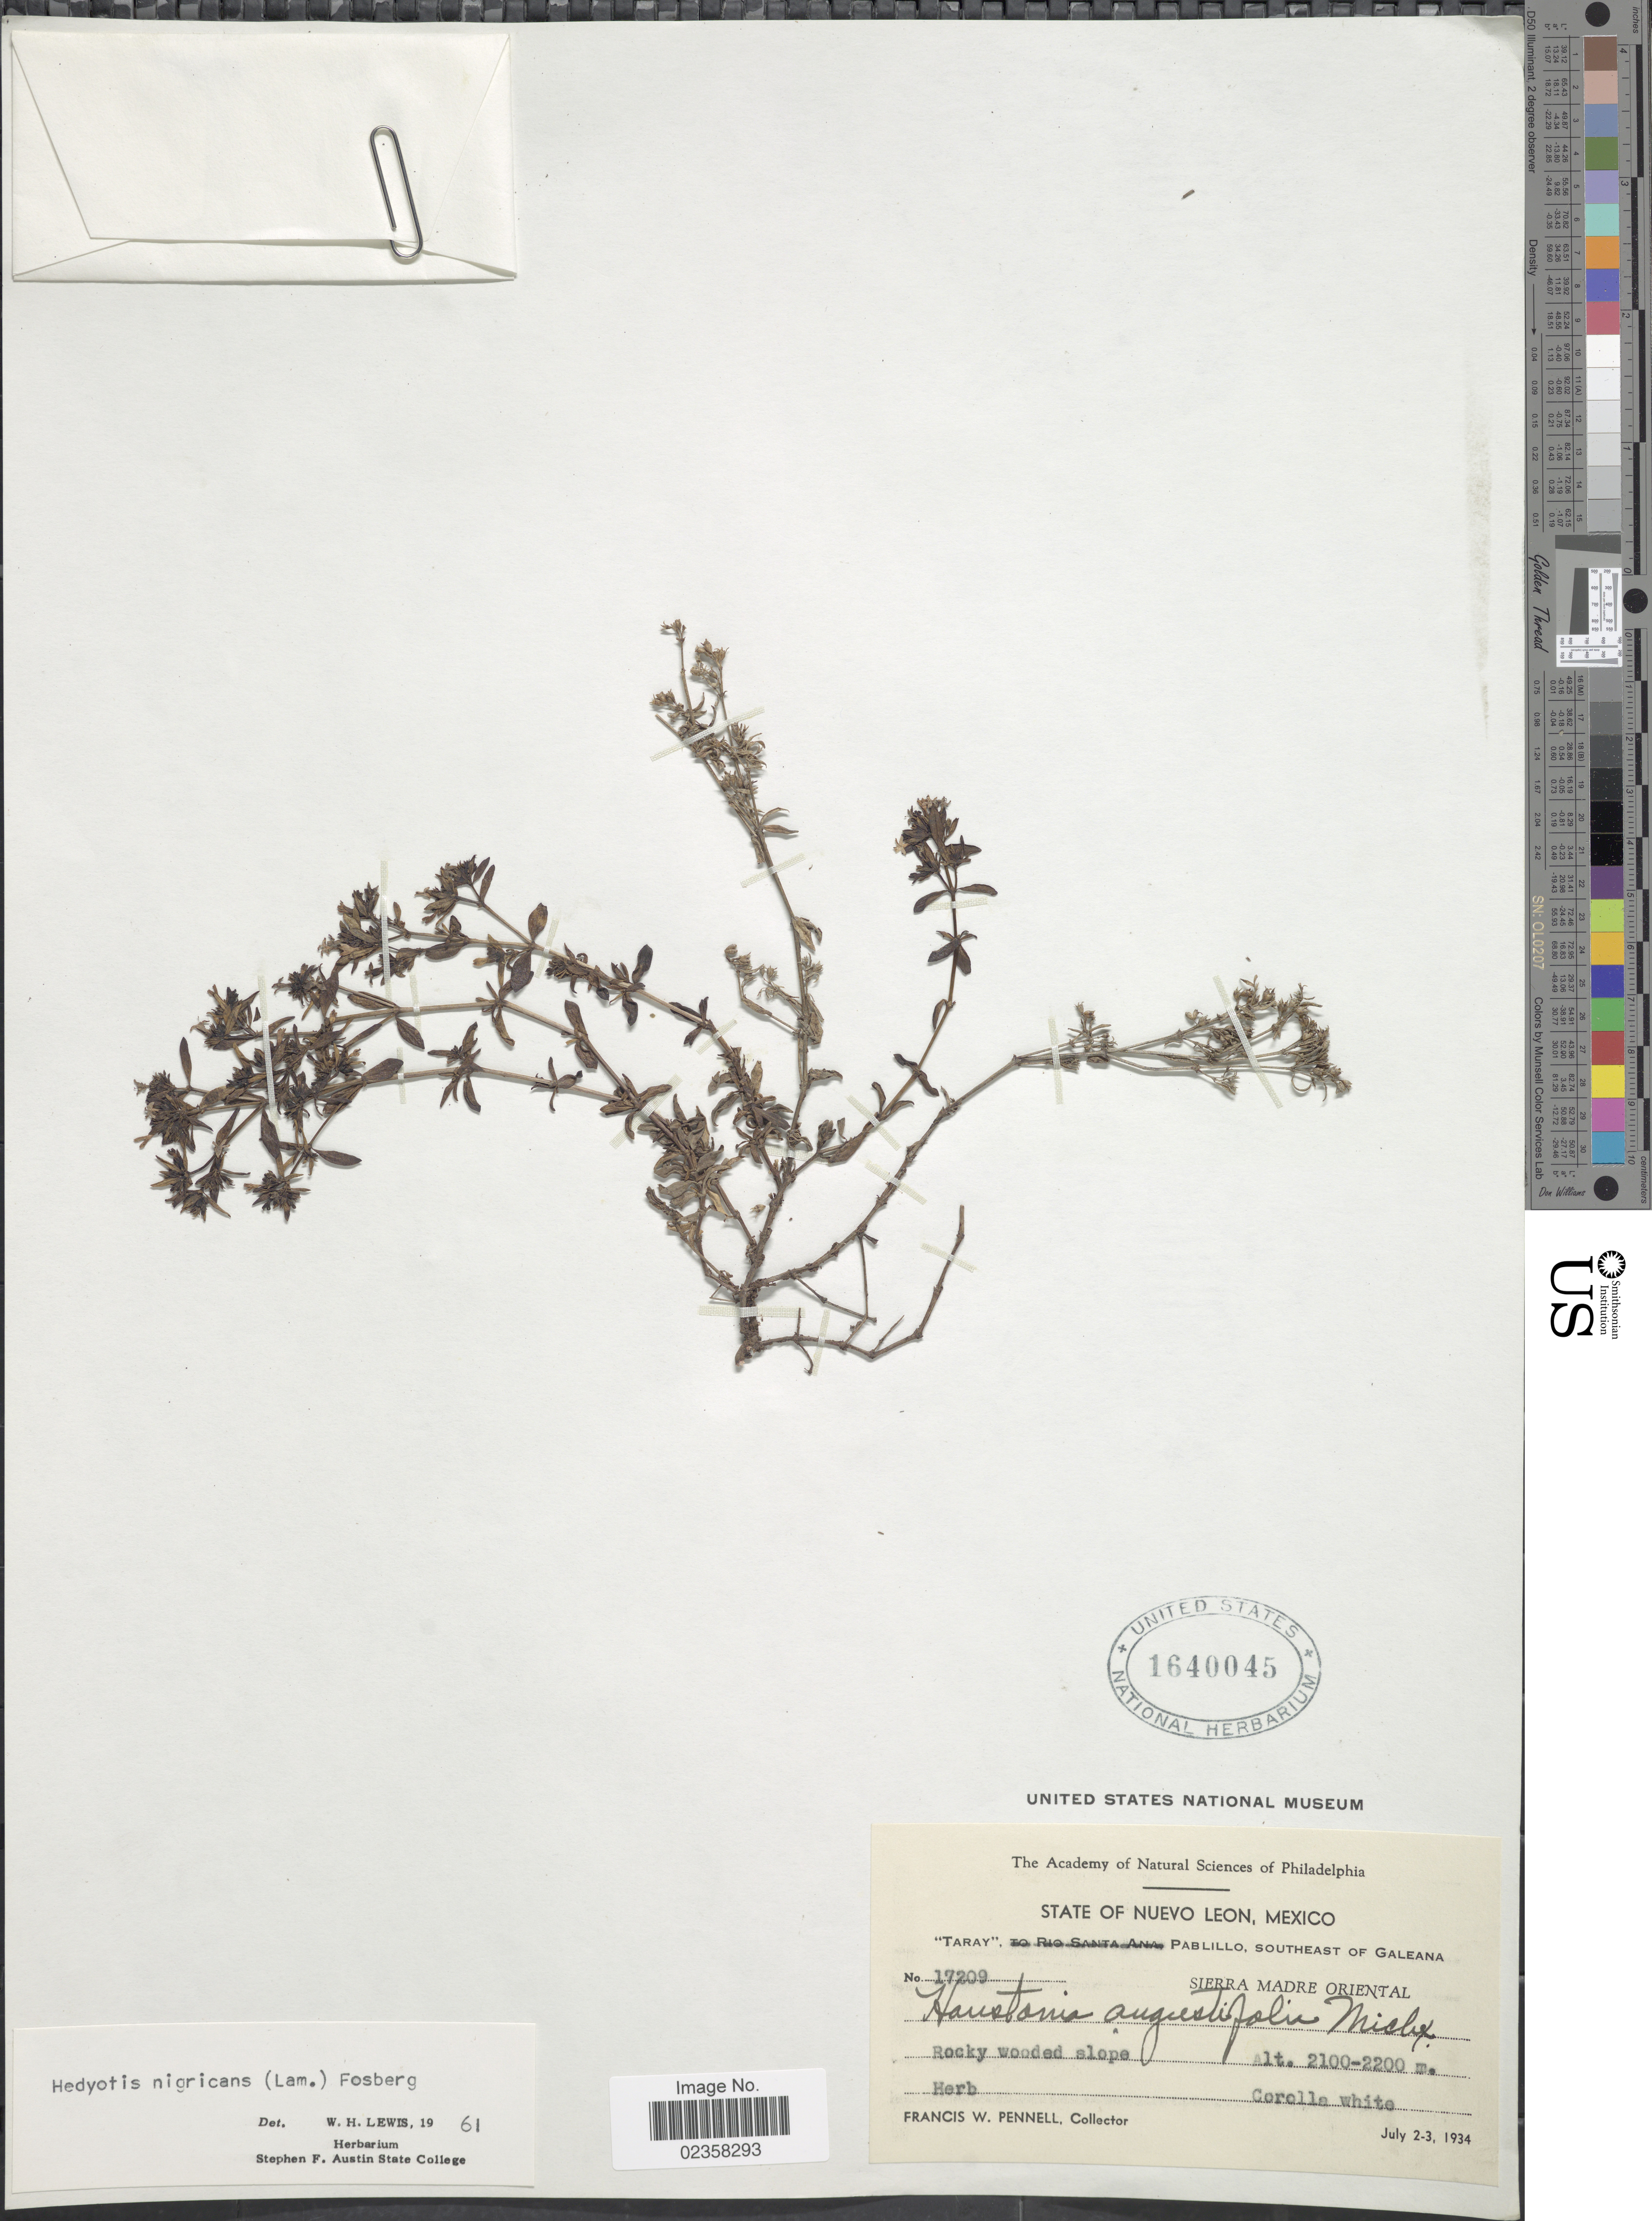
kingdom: Plantae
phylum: Tracheophyta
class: Magnoliopsida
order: Gentianales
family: Rubiaceae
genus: Houstonia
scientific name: Houstonia nigricans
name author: (Lam.) Fernald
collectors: F. W. Pennell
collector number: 17209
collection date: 1934-07-02/1934-07-03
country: Mexico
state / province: Nuevo León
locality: Taray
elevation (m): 2100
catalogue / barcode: US 1640045